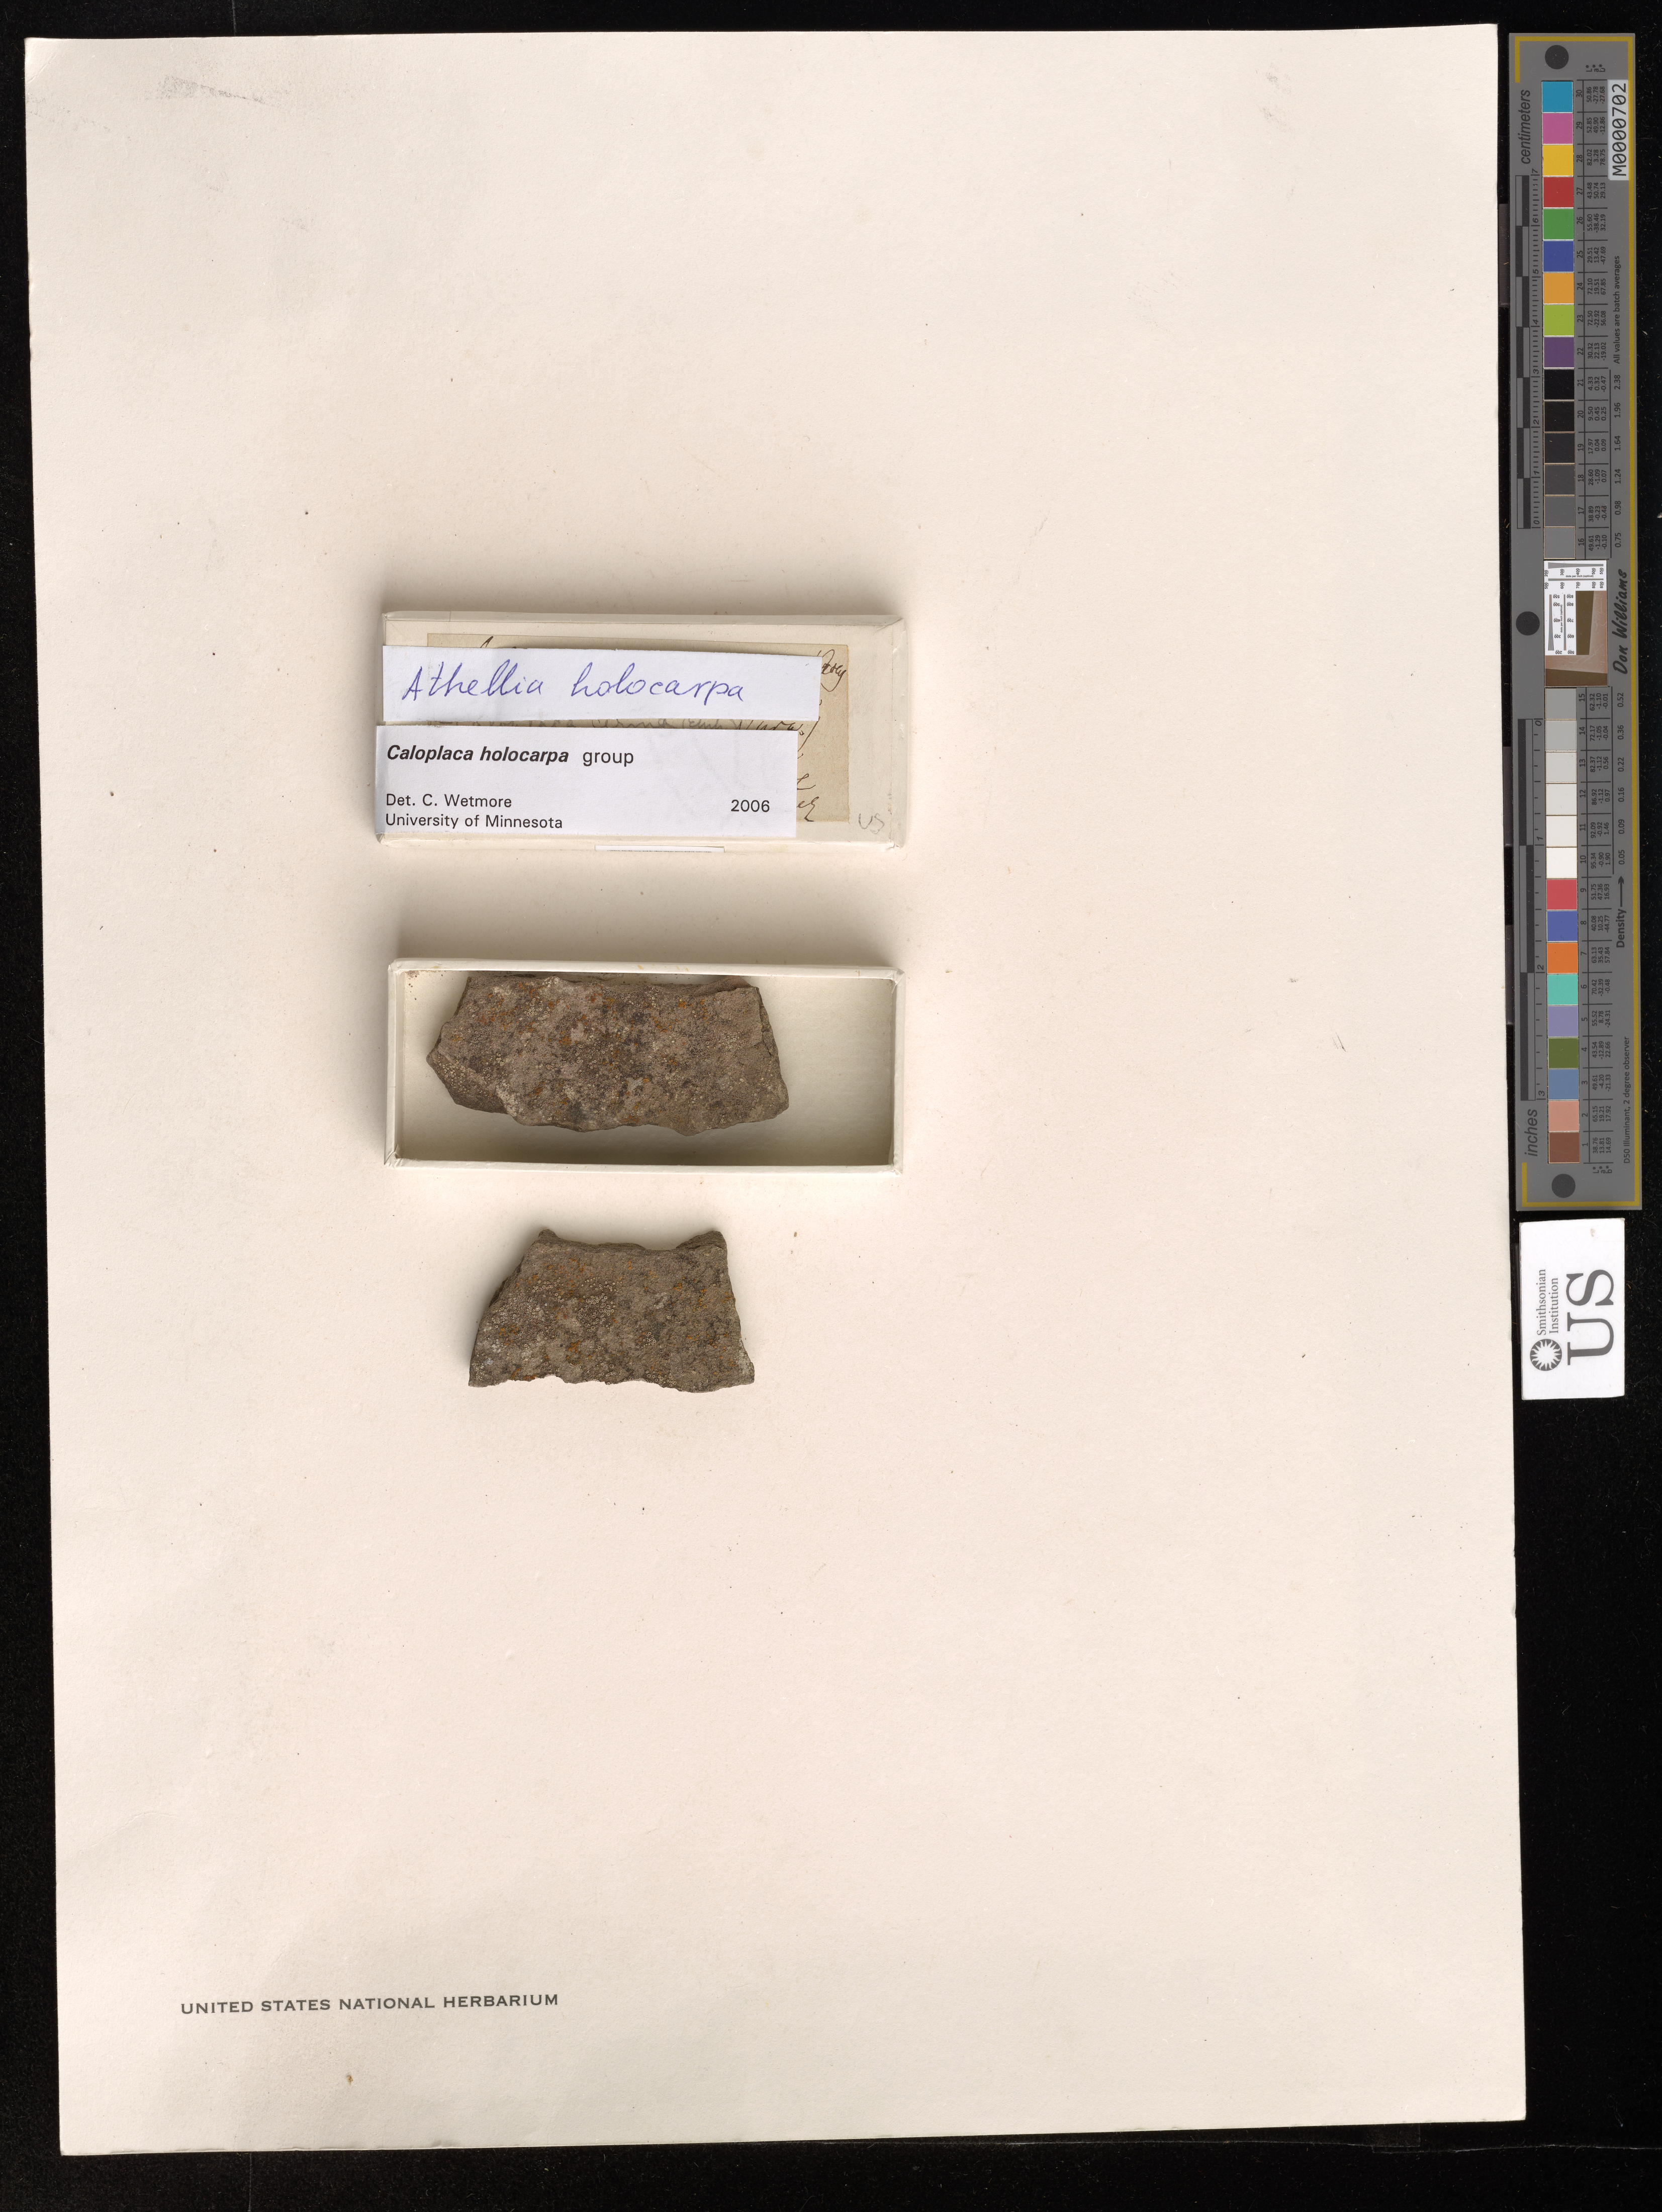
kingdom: Fungi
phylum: Ascomycota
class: Lecanoromycetes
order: Teloschistales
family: Teloschistaceae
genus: Athallia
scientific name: Athallia holocarpa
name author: (Hoffm.) Arup et al.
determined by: Lichen Identifications Updating Project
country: Germany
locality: Auf Steine du den Erina bergen Rolla dorf [?]